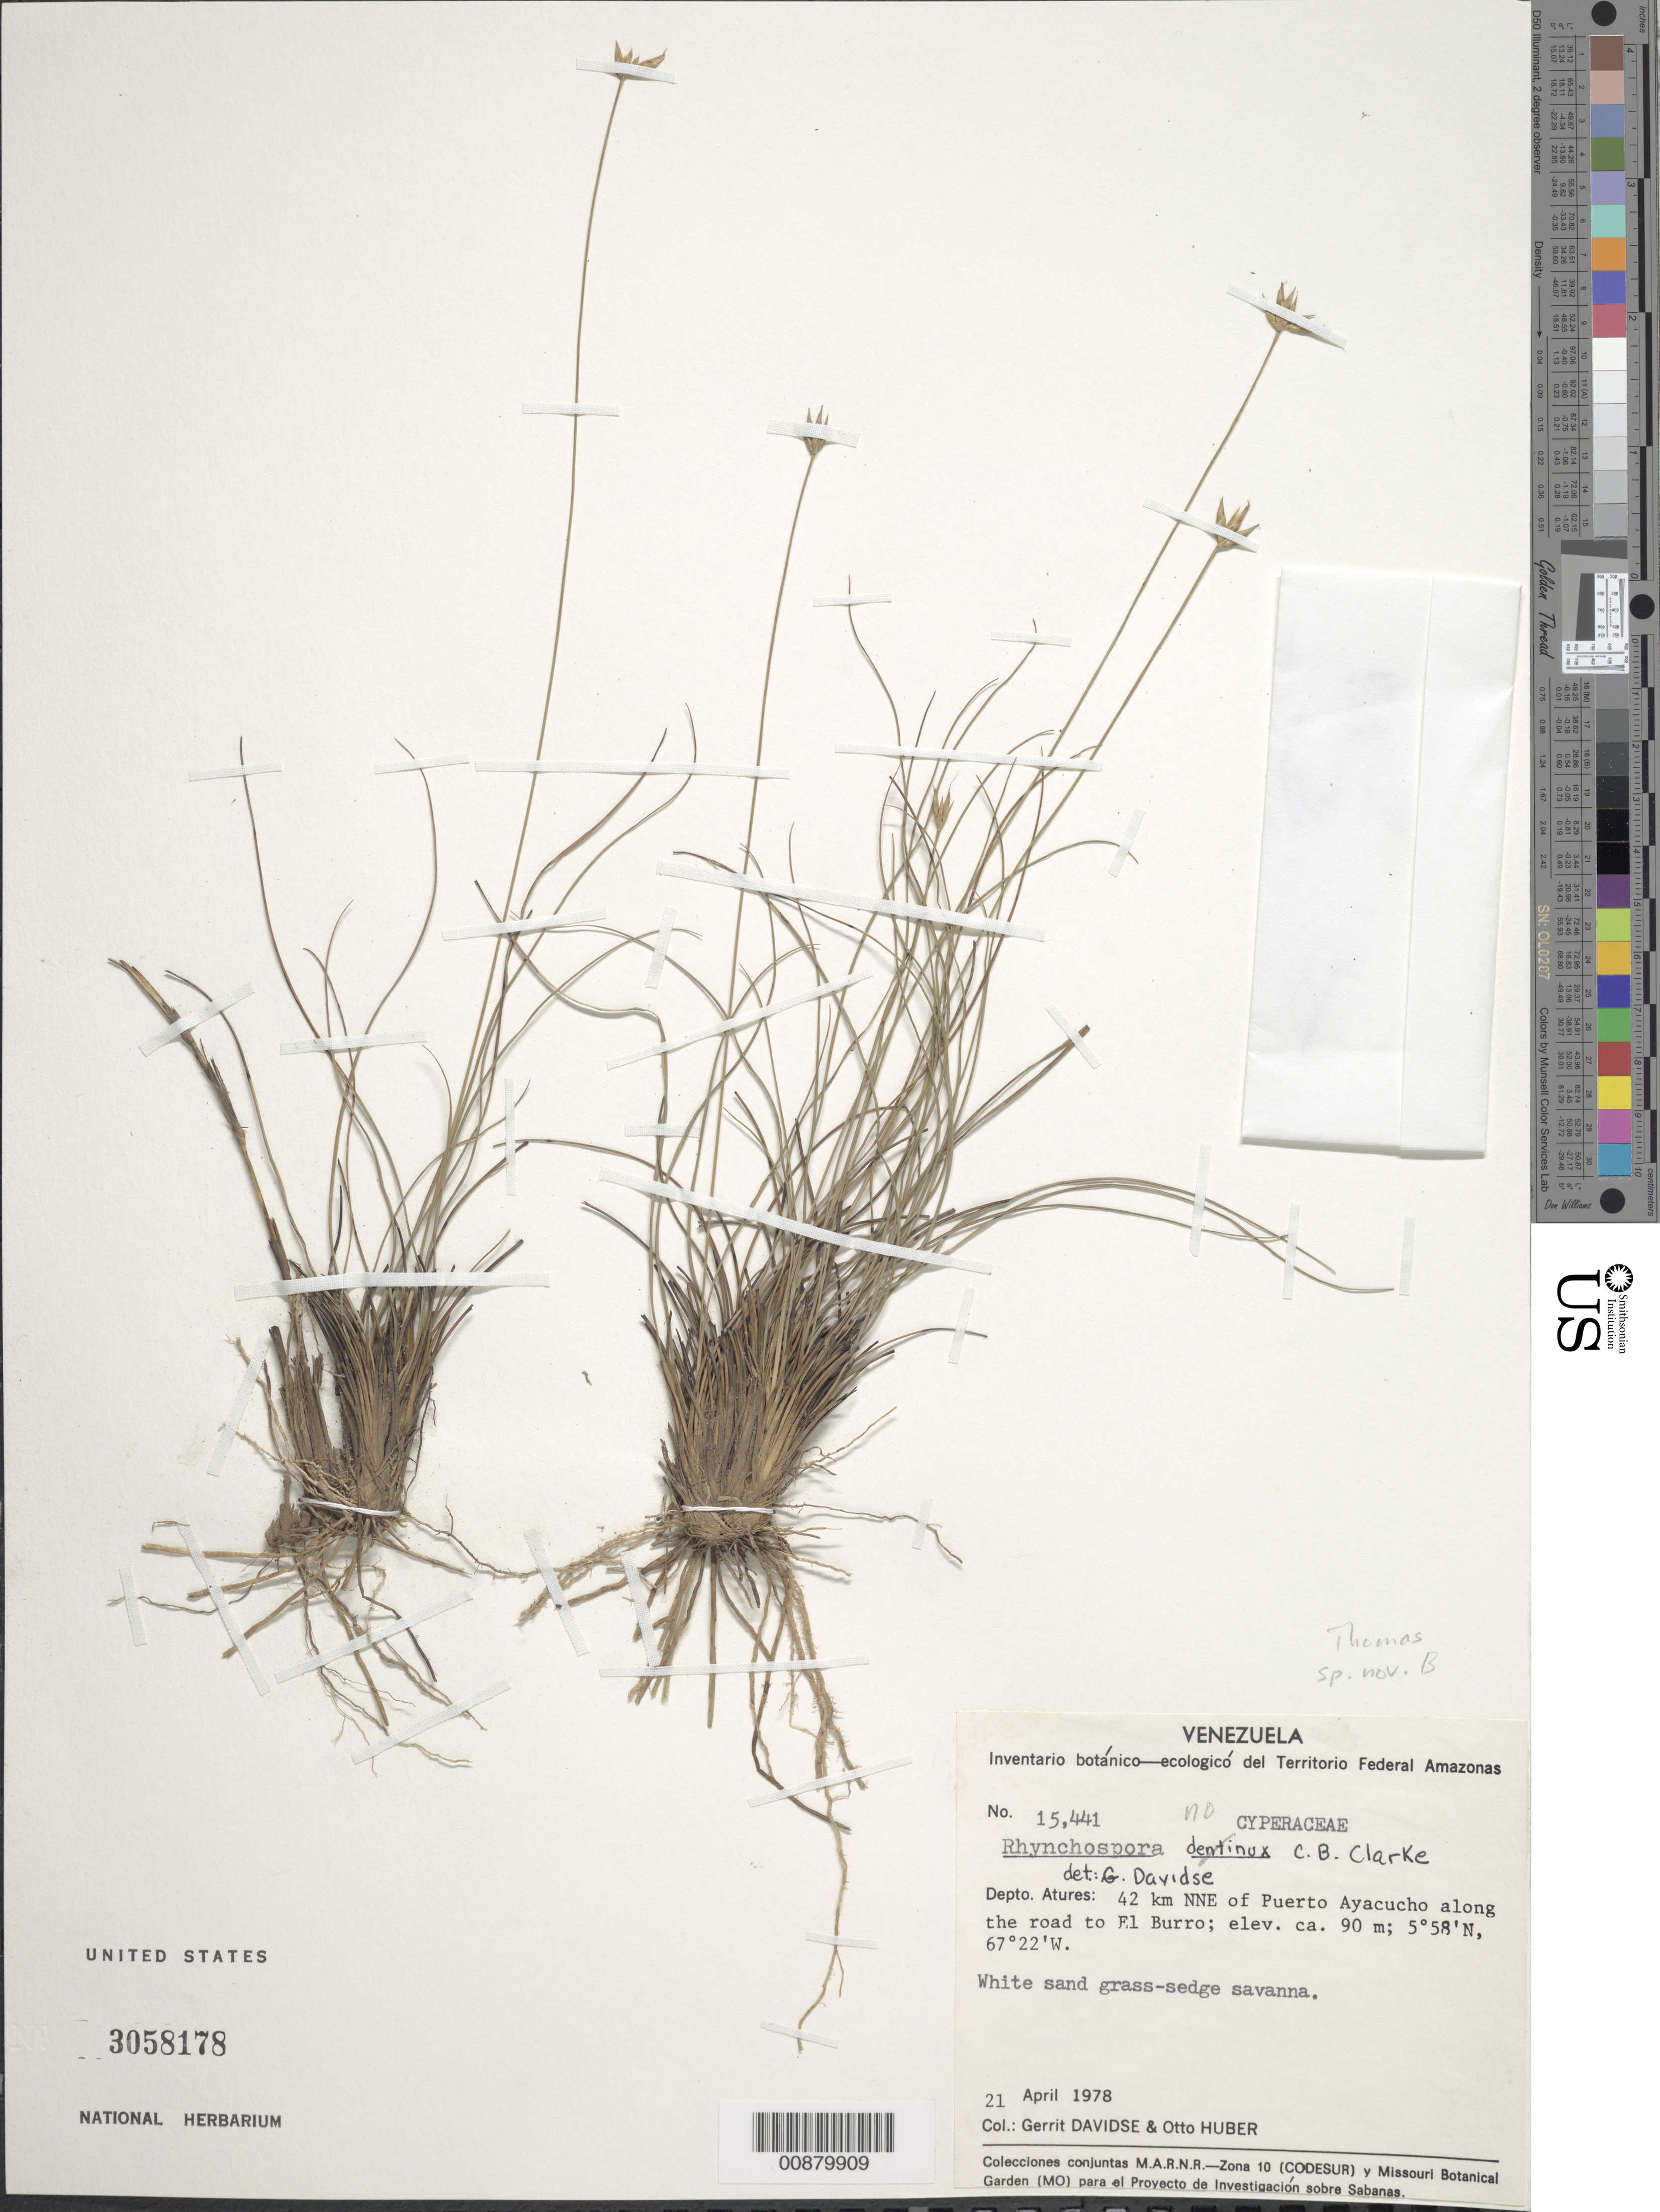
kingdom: Plantae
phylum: Tracheophyta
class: Liliopsida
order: Poales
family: Cyperaceae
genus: Rhynchospora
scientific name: Rhynchospora sp. nov.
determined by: Thomas, --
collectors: G. Davidse, O. Huber & S. S. Tillett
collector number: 15441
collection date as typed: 21-Apr-78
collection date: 1978-04-21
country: Venezuela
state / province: Amazonas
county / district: Atures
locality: Puerto Ayachuco, 42 km NNE of on road to El Burro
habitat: White sand grass-sedge savanna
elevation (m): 90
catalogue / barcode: US 3058178